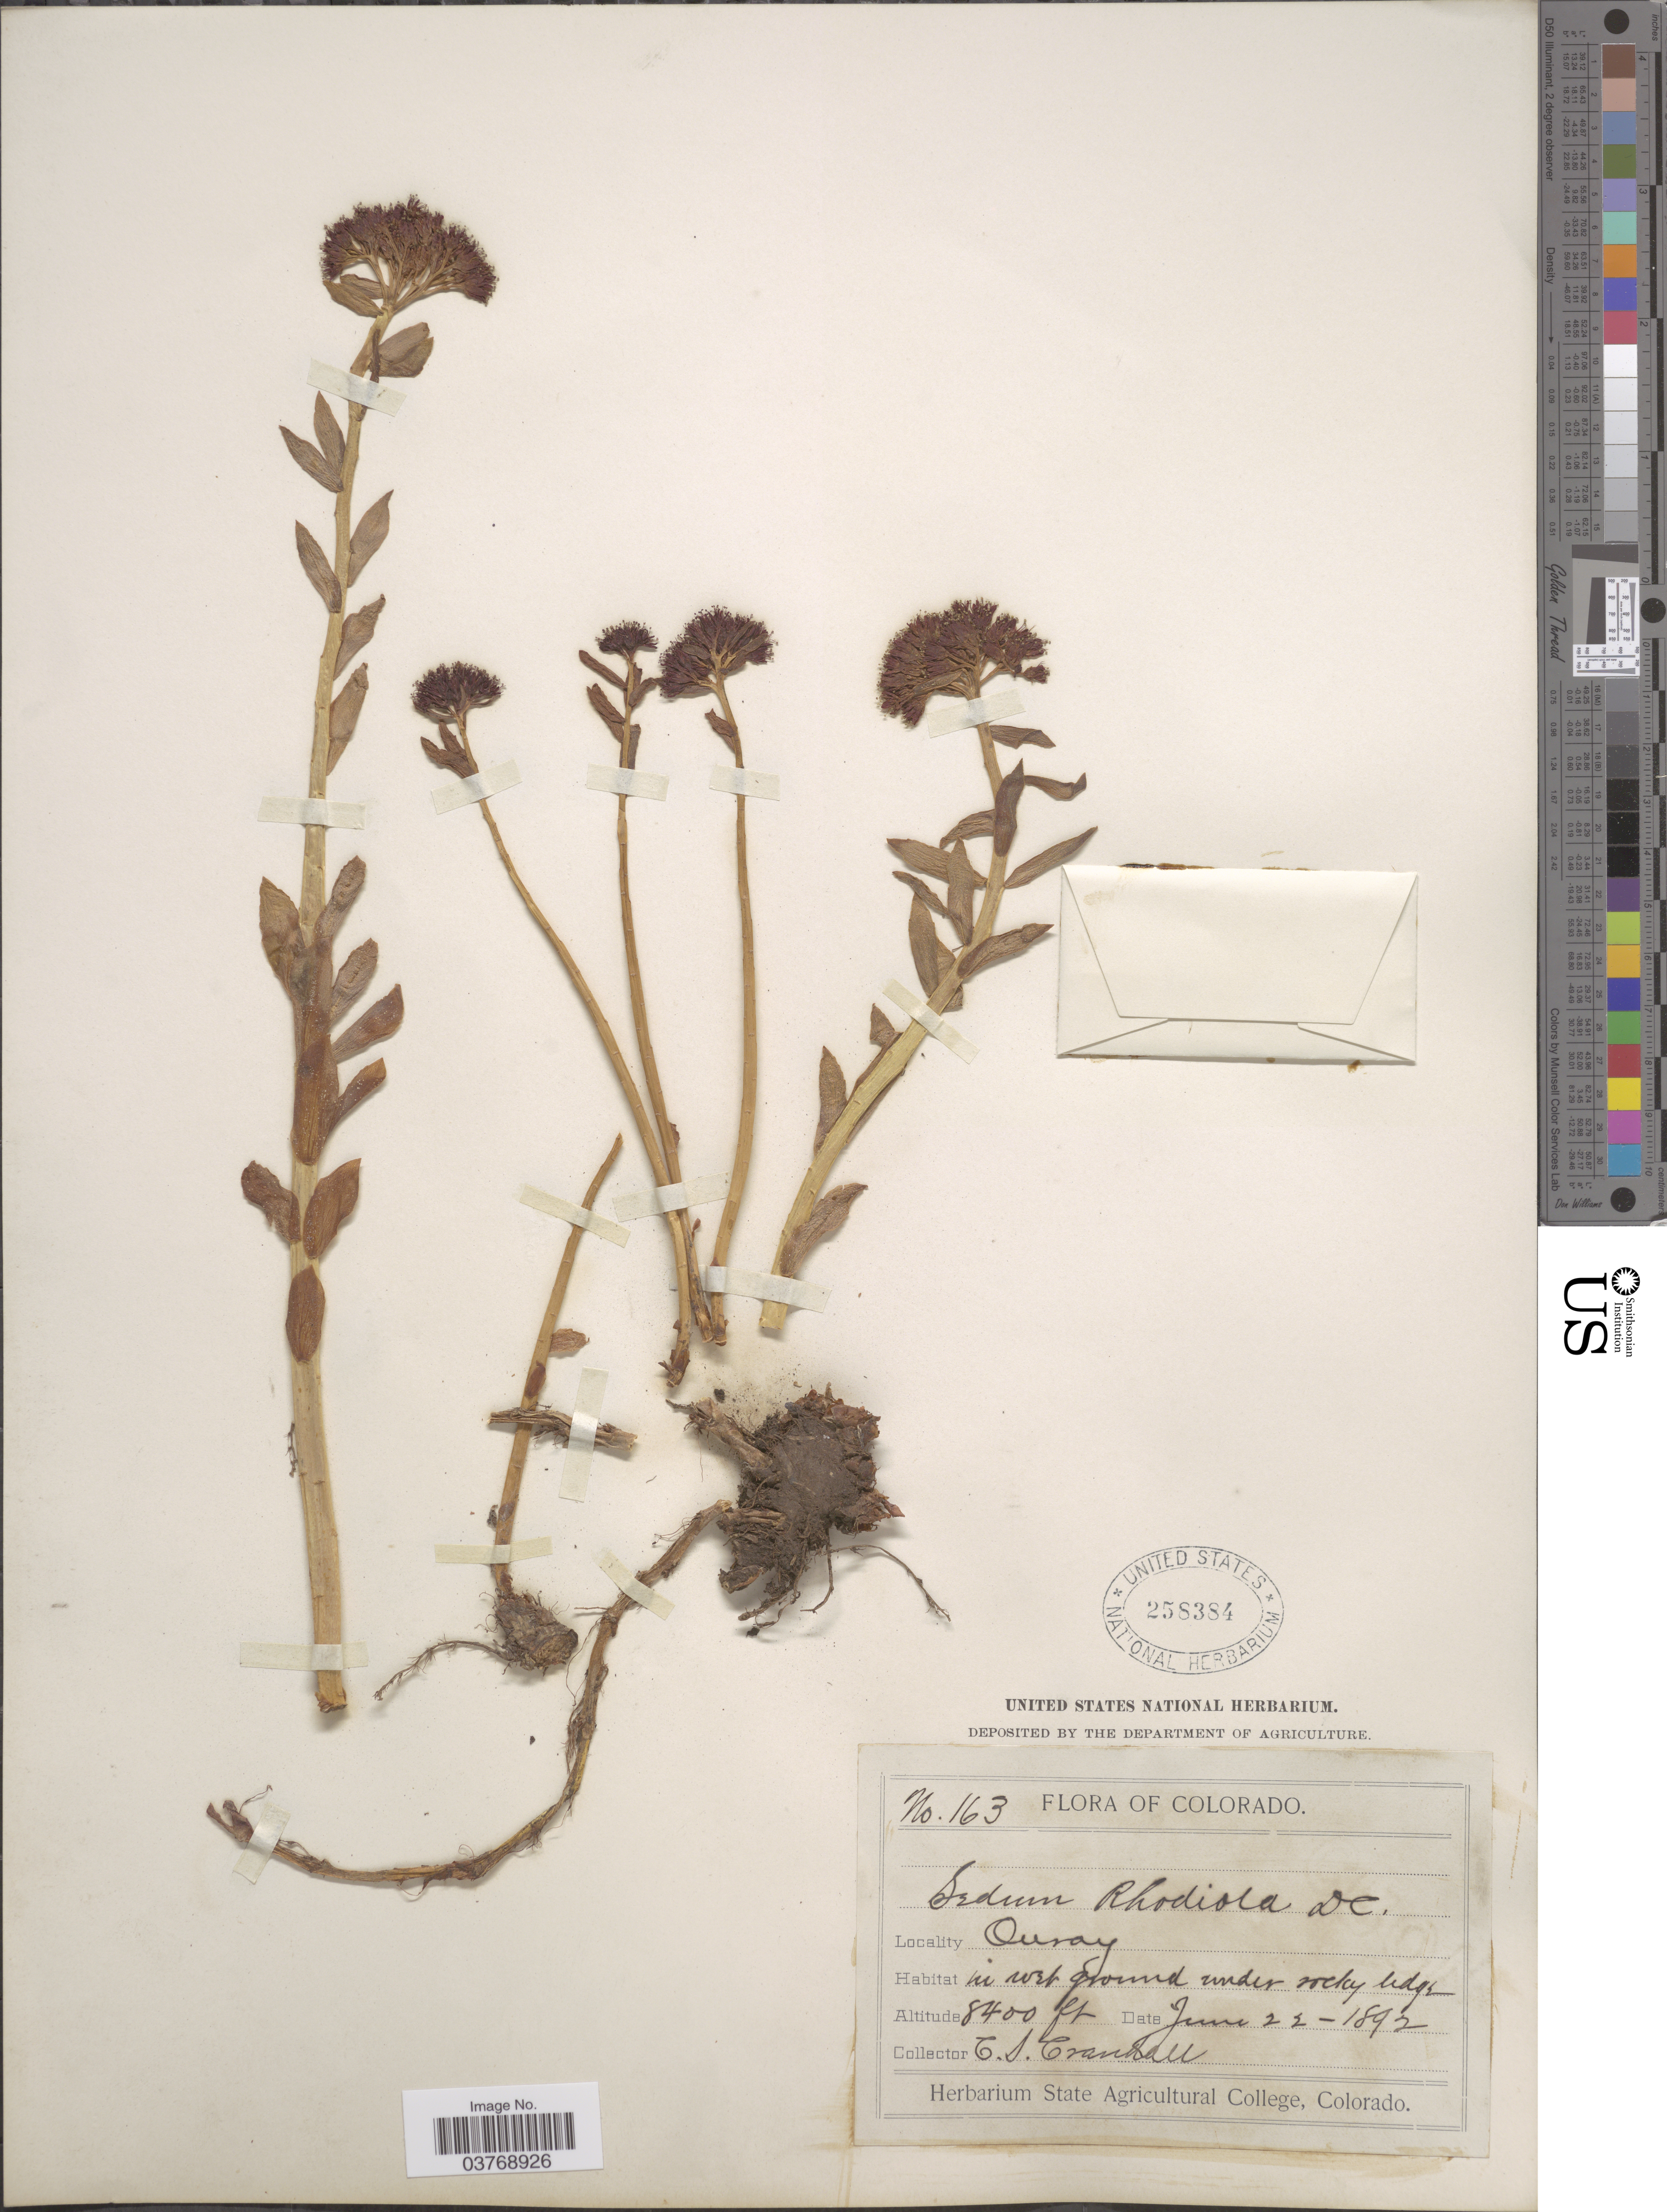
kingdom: Plantae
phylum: Tracheophyta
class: Magnoliopsida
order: Saxifragales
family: Crassulaceae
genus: Rhodiola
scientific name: Rhodiola integrifolia subsp. integrifolia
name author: Raf.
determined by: Strong, Mark T., (BOT), Smithsonian Institution - National Museum of Natural History (UNITED STATES)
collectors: C. Crandall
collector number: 163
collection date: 1892-06-22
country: United States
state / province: Colorado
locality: Ouray.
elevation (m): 2560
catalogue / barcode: US 258384